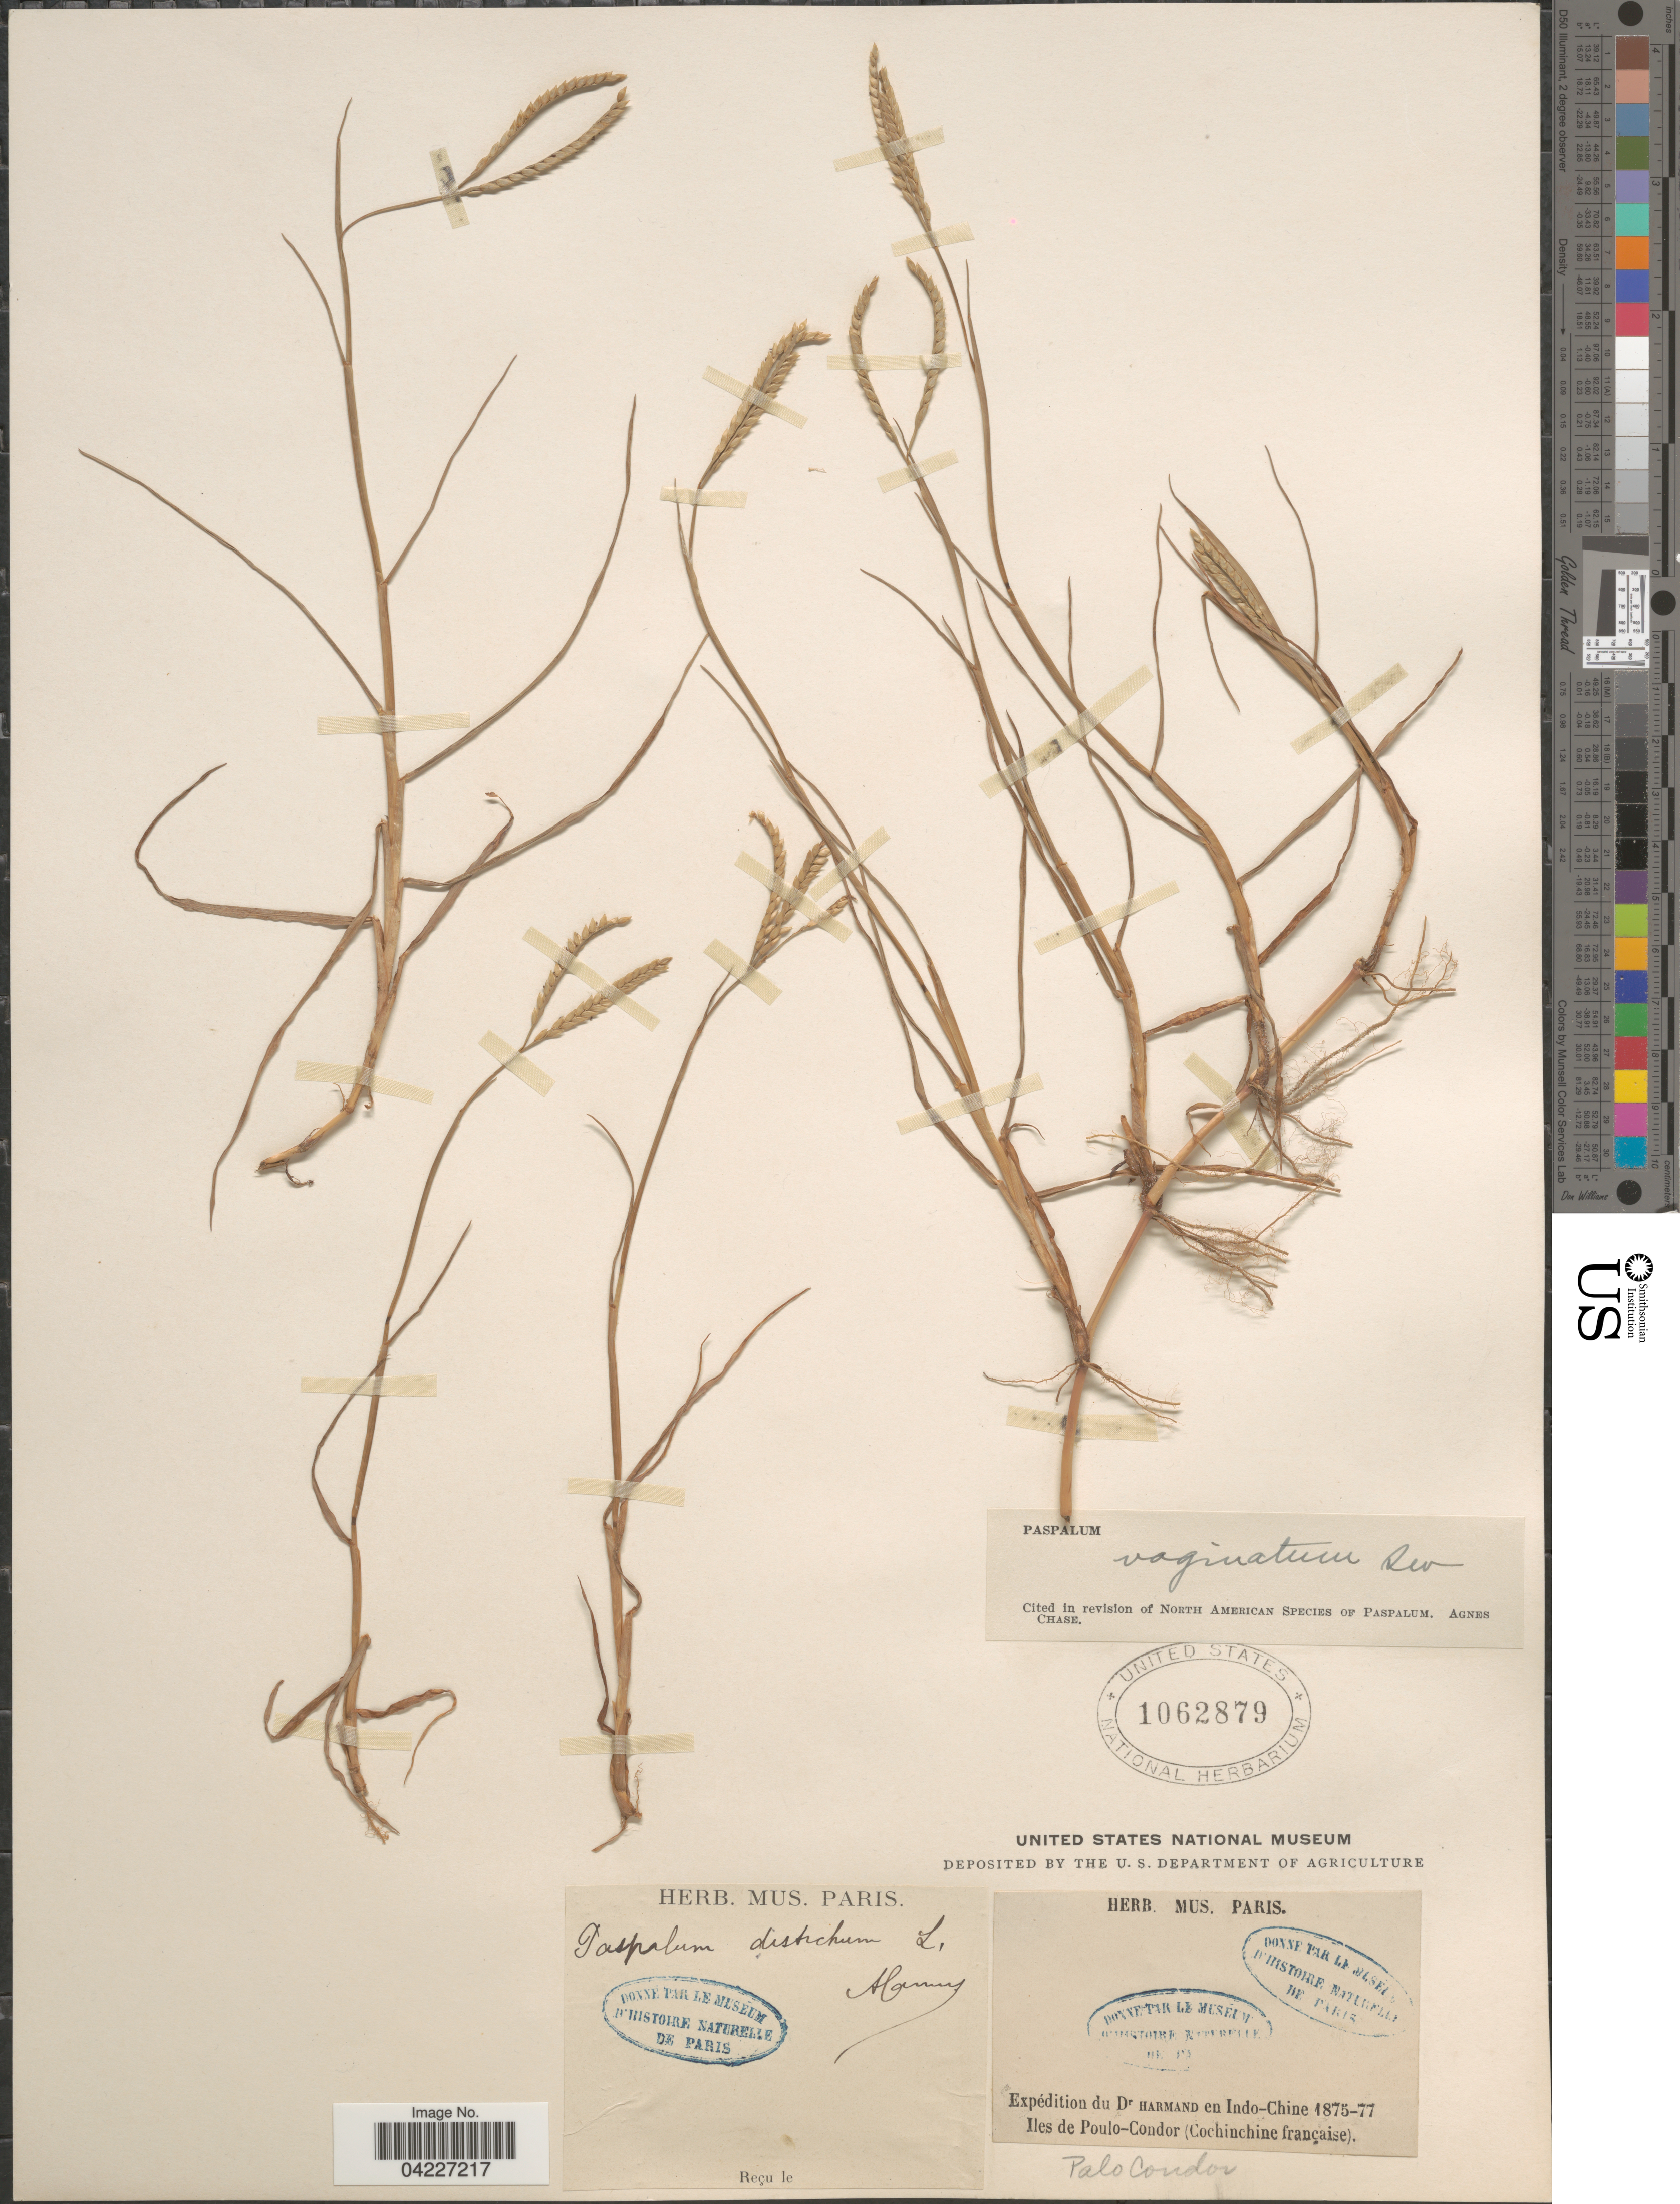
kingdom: Plantae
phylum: Tracheophyta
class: Liliopsida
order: Poales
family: Poaceae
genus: Paspalum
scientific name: Paspalum distichum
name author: L.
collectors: Harmand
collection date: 1875/1877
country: Vietnam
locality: Expédition en Indo-Chine 1875-77. Iles de Poulo-Condor (Cochinchine française). Alamus.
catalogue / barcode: US 1062879